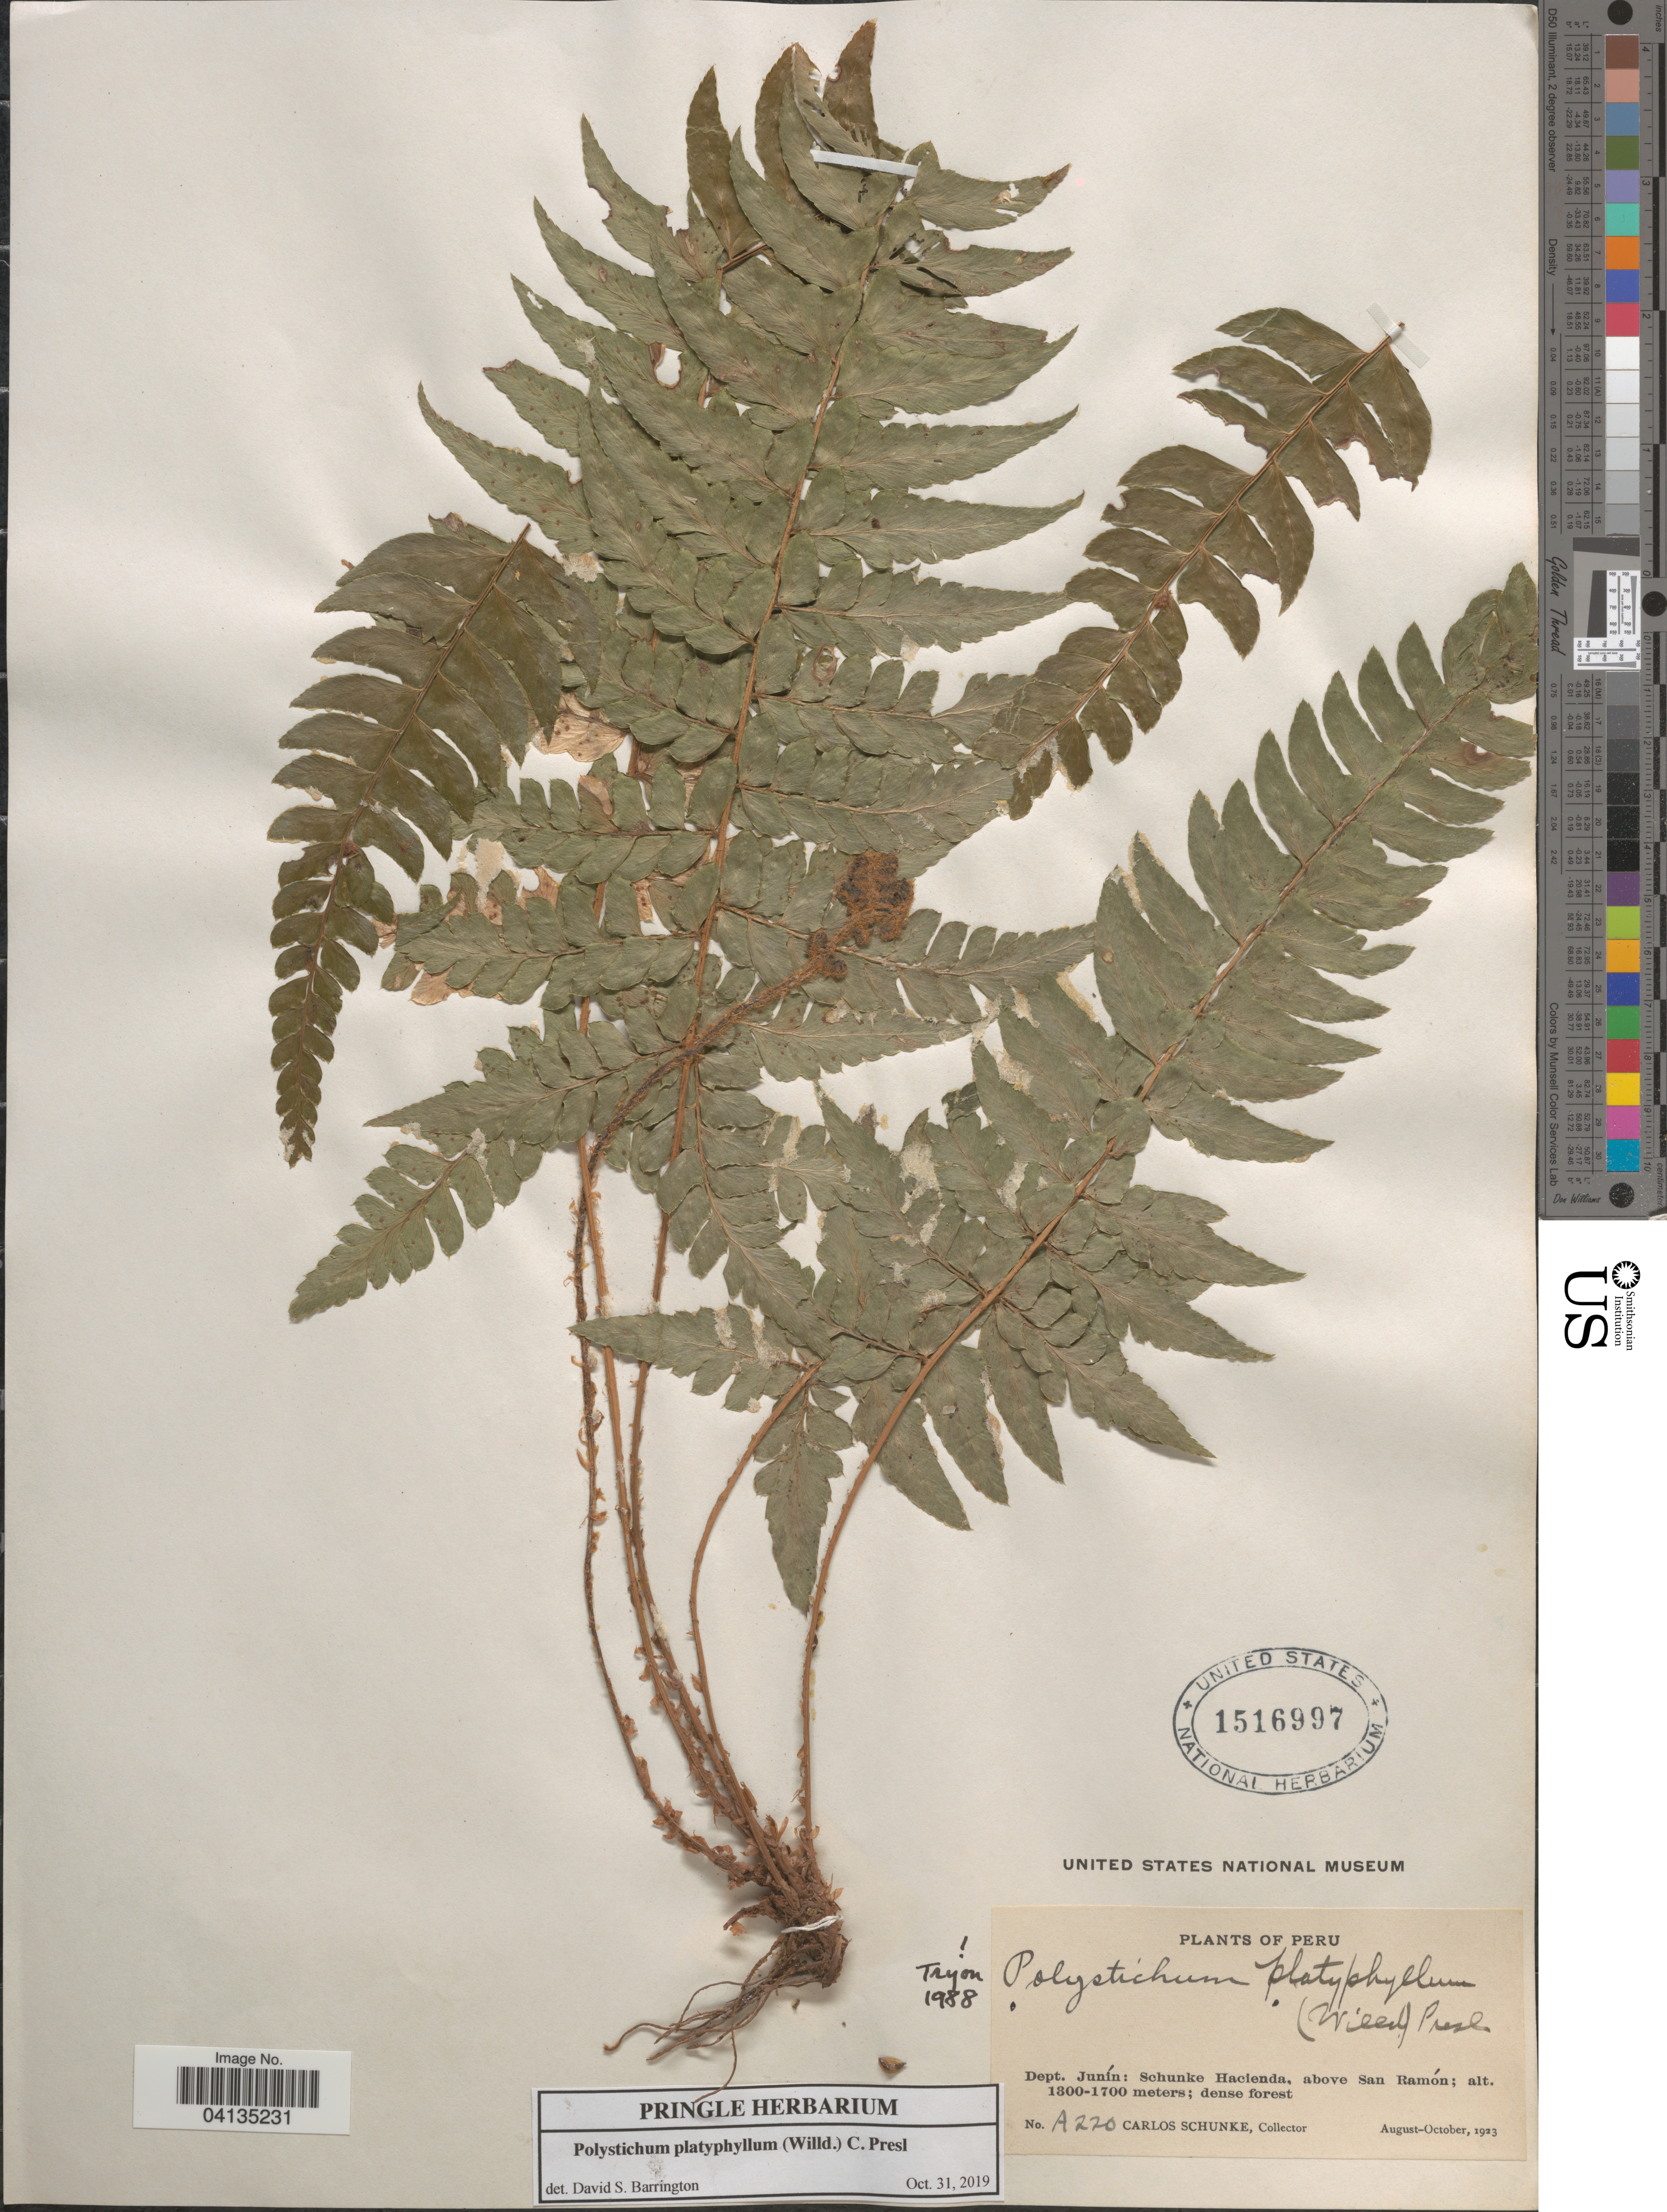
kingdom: Plantae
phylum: Tracheophyta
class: Polypodiopsida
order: Polypodiales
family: Dryopteridaceae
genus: Polystichum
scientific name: Polystichum platyphyllum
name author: (Willd.) C. Presl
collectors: C. Schunke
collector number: A270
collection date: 1923-08/1923-10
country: Peru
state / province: Junín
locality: Dept. Junín: Schunke Hacienda, above San Ramón.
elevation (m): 1300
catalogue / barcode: US 1516997